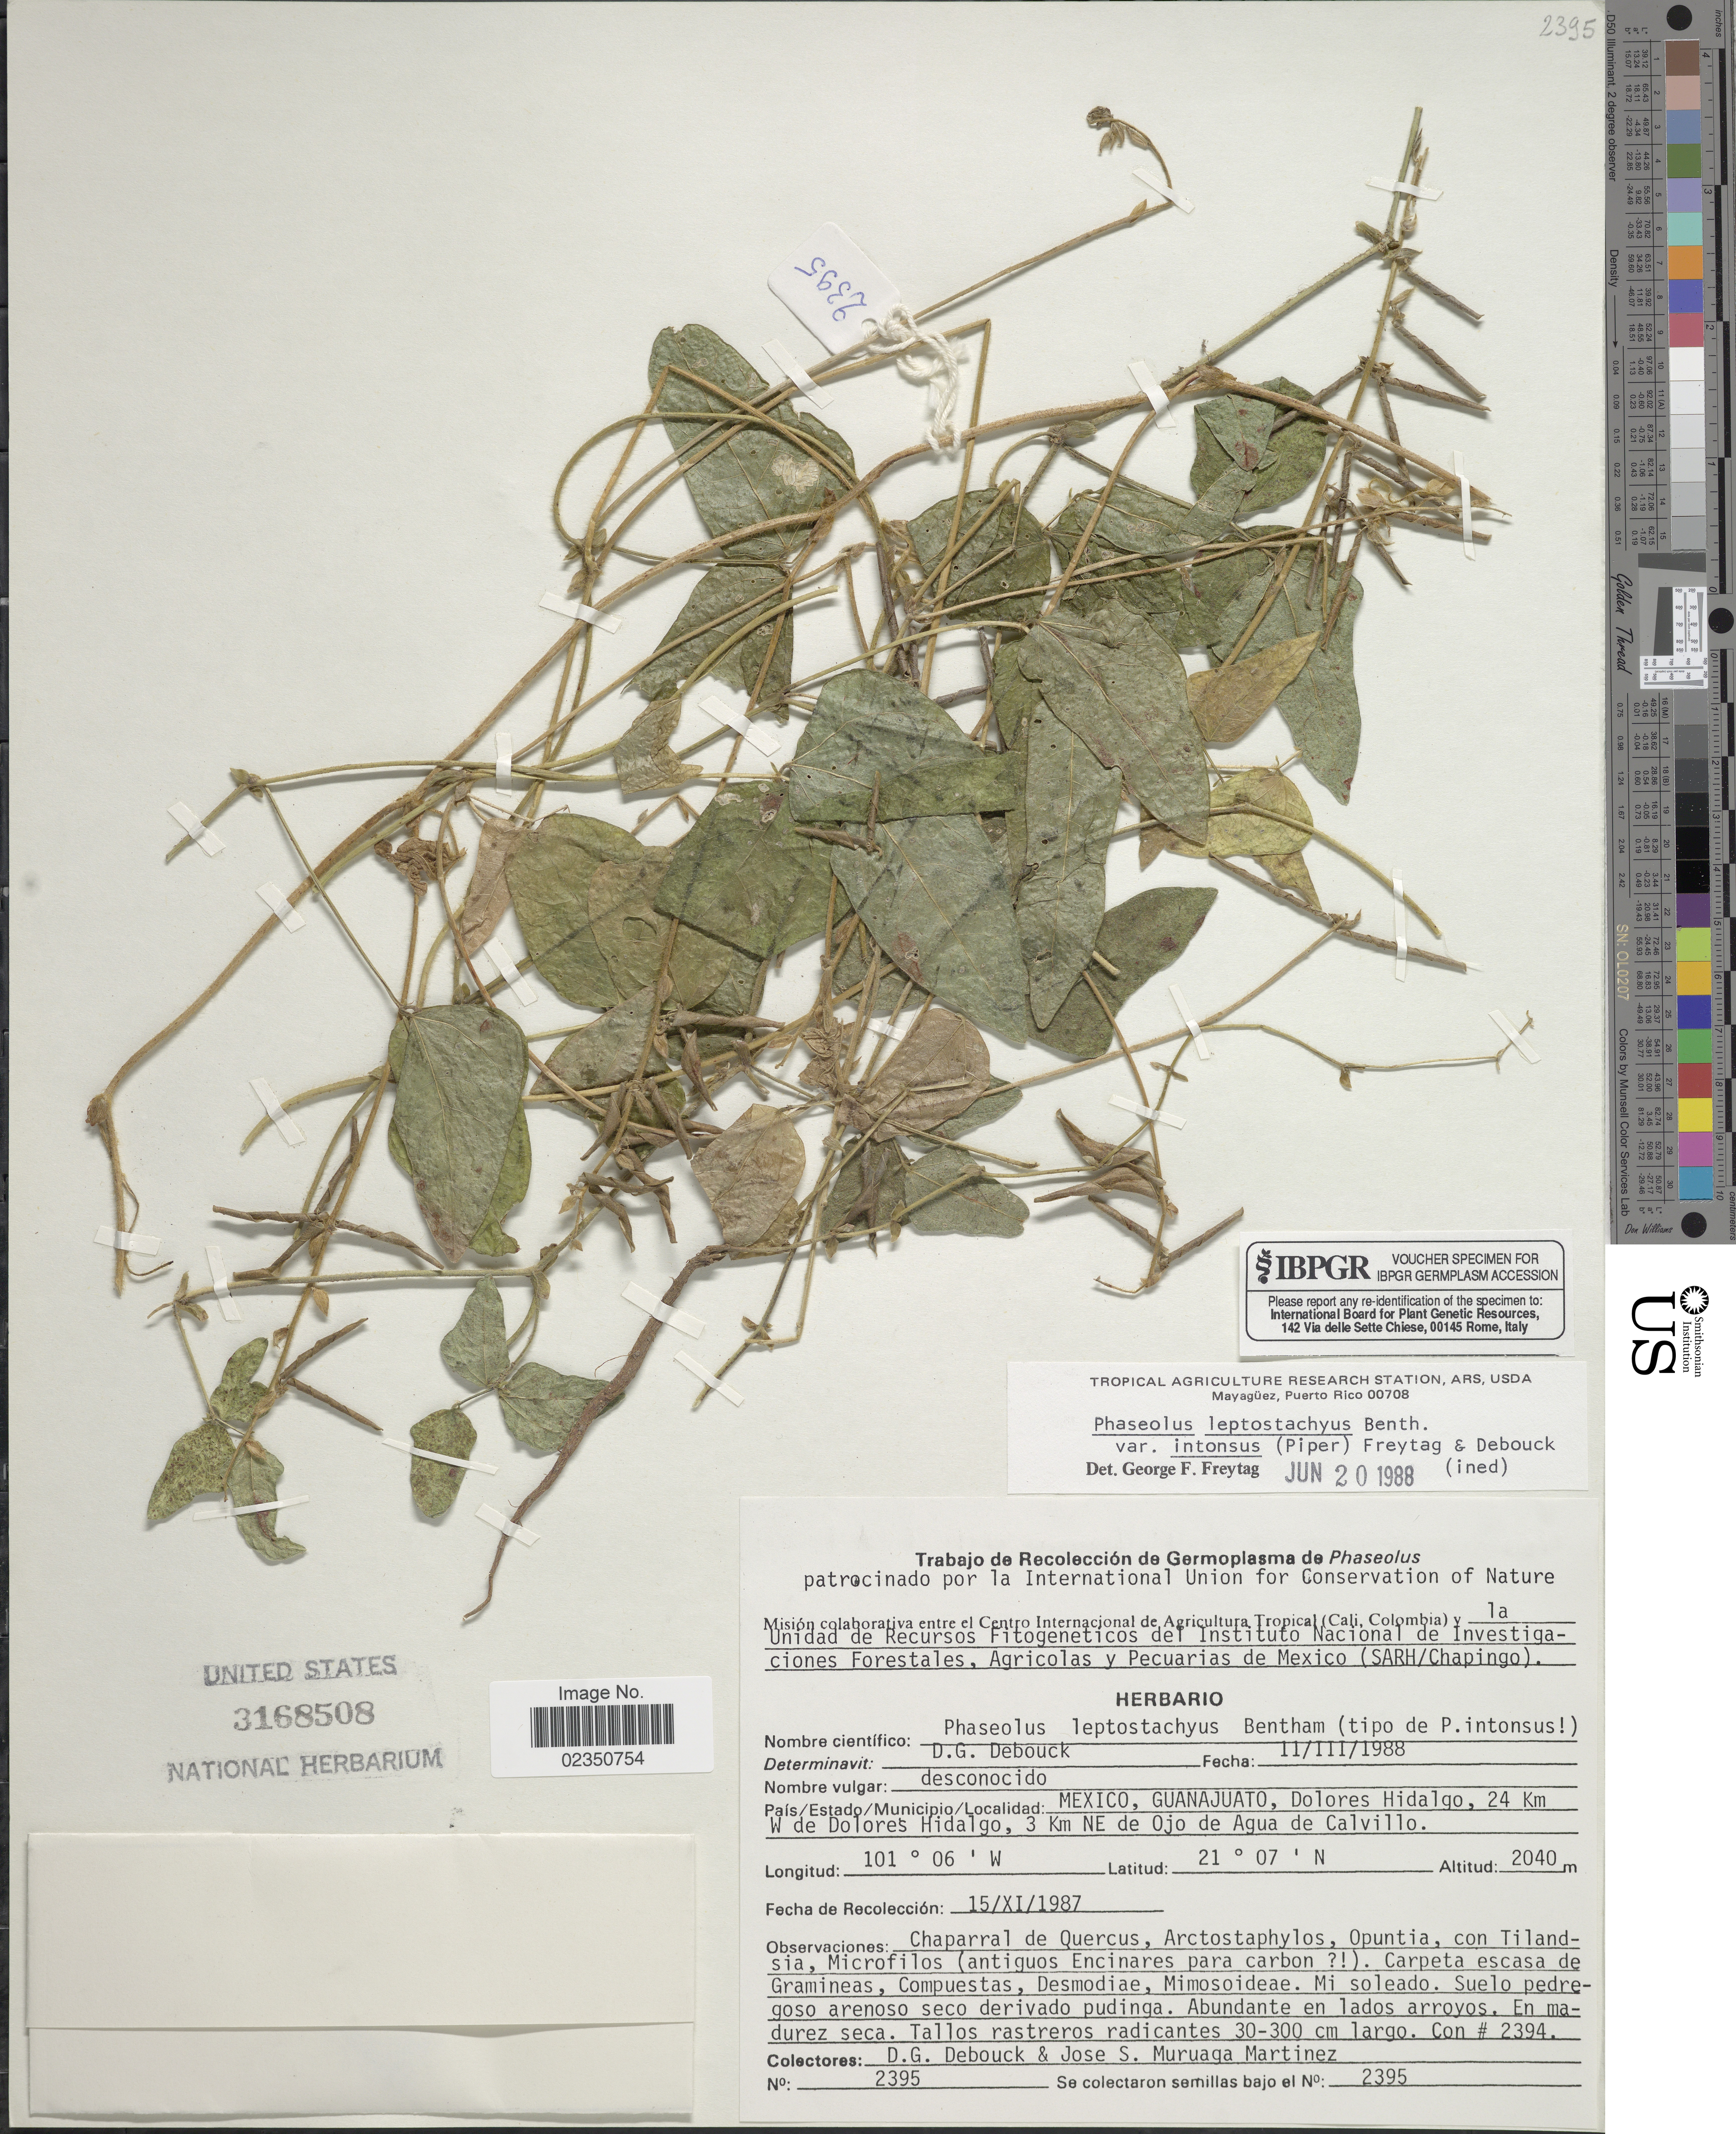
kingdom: Plantae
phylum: Tracheophyta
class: Magnoliopsida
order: Fabales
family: Fabaceae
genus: Phaseolus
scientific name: Phaseolus leptostachyus var. leptostachyus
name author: Benth.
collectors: D. Debouck & J. Muruaga Martinez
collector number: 2395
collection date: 1987-11-15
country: Mexico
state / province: Guanajuato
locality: Dolores Hidalgo, 24 km W de Dolores Hidalgo, 3 km Ne de Ojo de Agua de Calvillo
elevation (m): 2040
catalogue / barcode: US 3168508